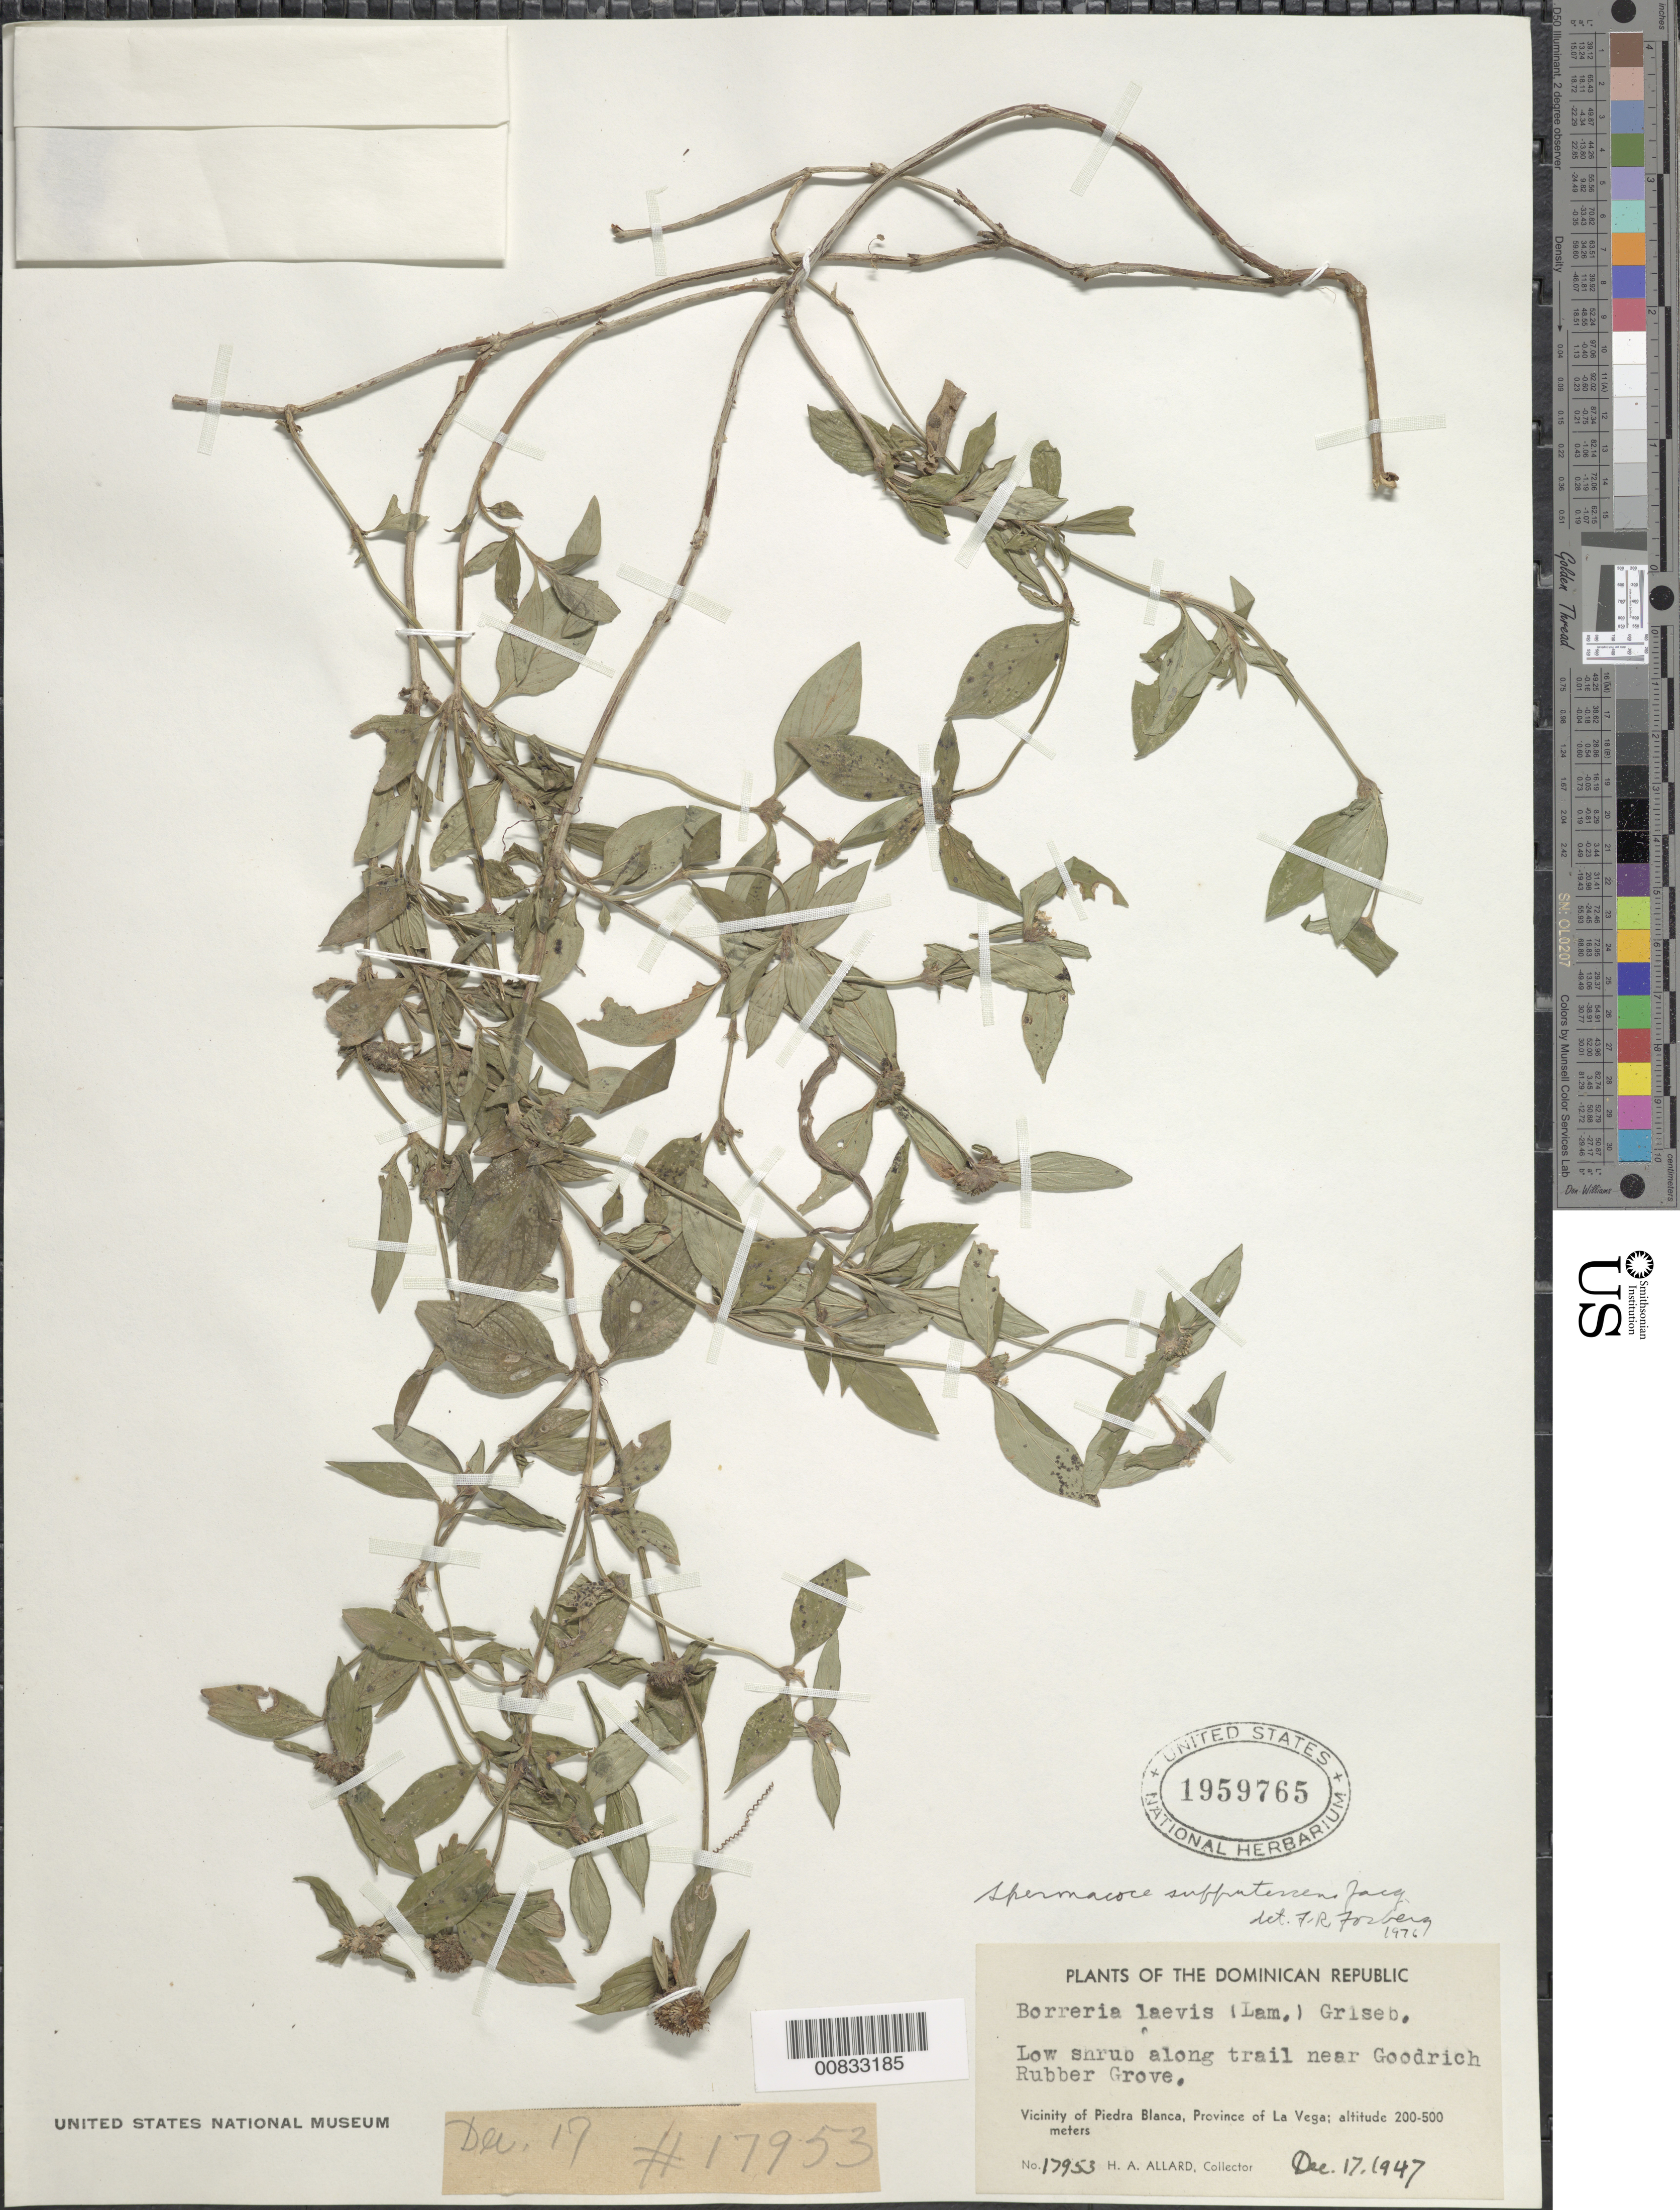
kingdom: Plantae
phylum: Tracheophyta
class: Magnoliopsida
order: Gentianales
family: Rubiaceae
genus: Spermacoce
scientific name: Spermacoce remota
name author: Lam.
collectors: H. A. Allard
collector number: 17953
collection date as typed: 17 Dec 1947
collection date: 1947-12-17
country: Dominican Republic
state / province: La Vega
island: Hispaniola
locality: Vicinity of Piedra Blanca, along trail near Goodrich Rubber Grove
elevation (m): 200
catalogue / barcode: US 1959765